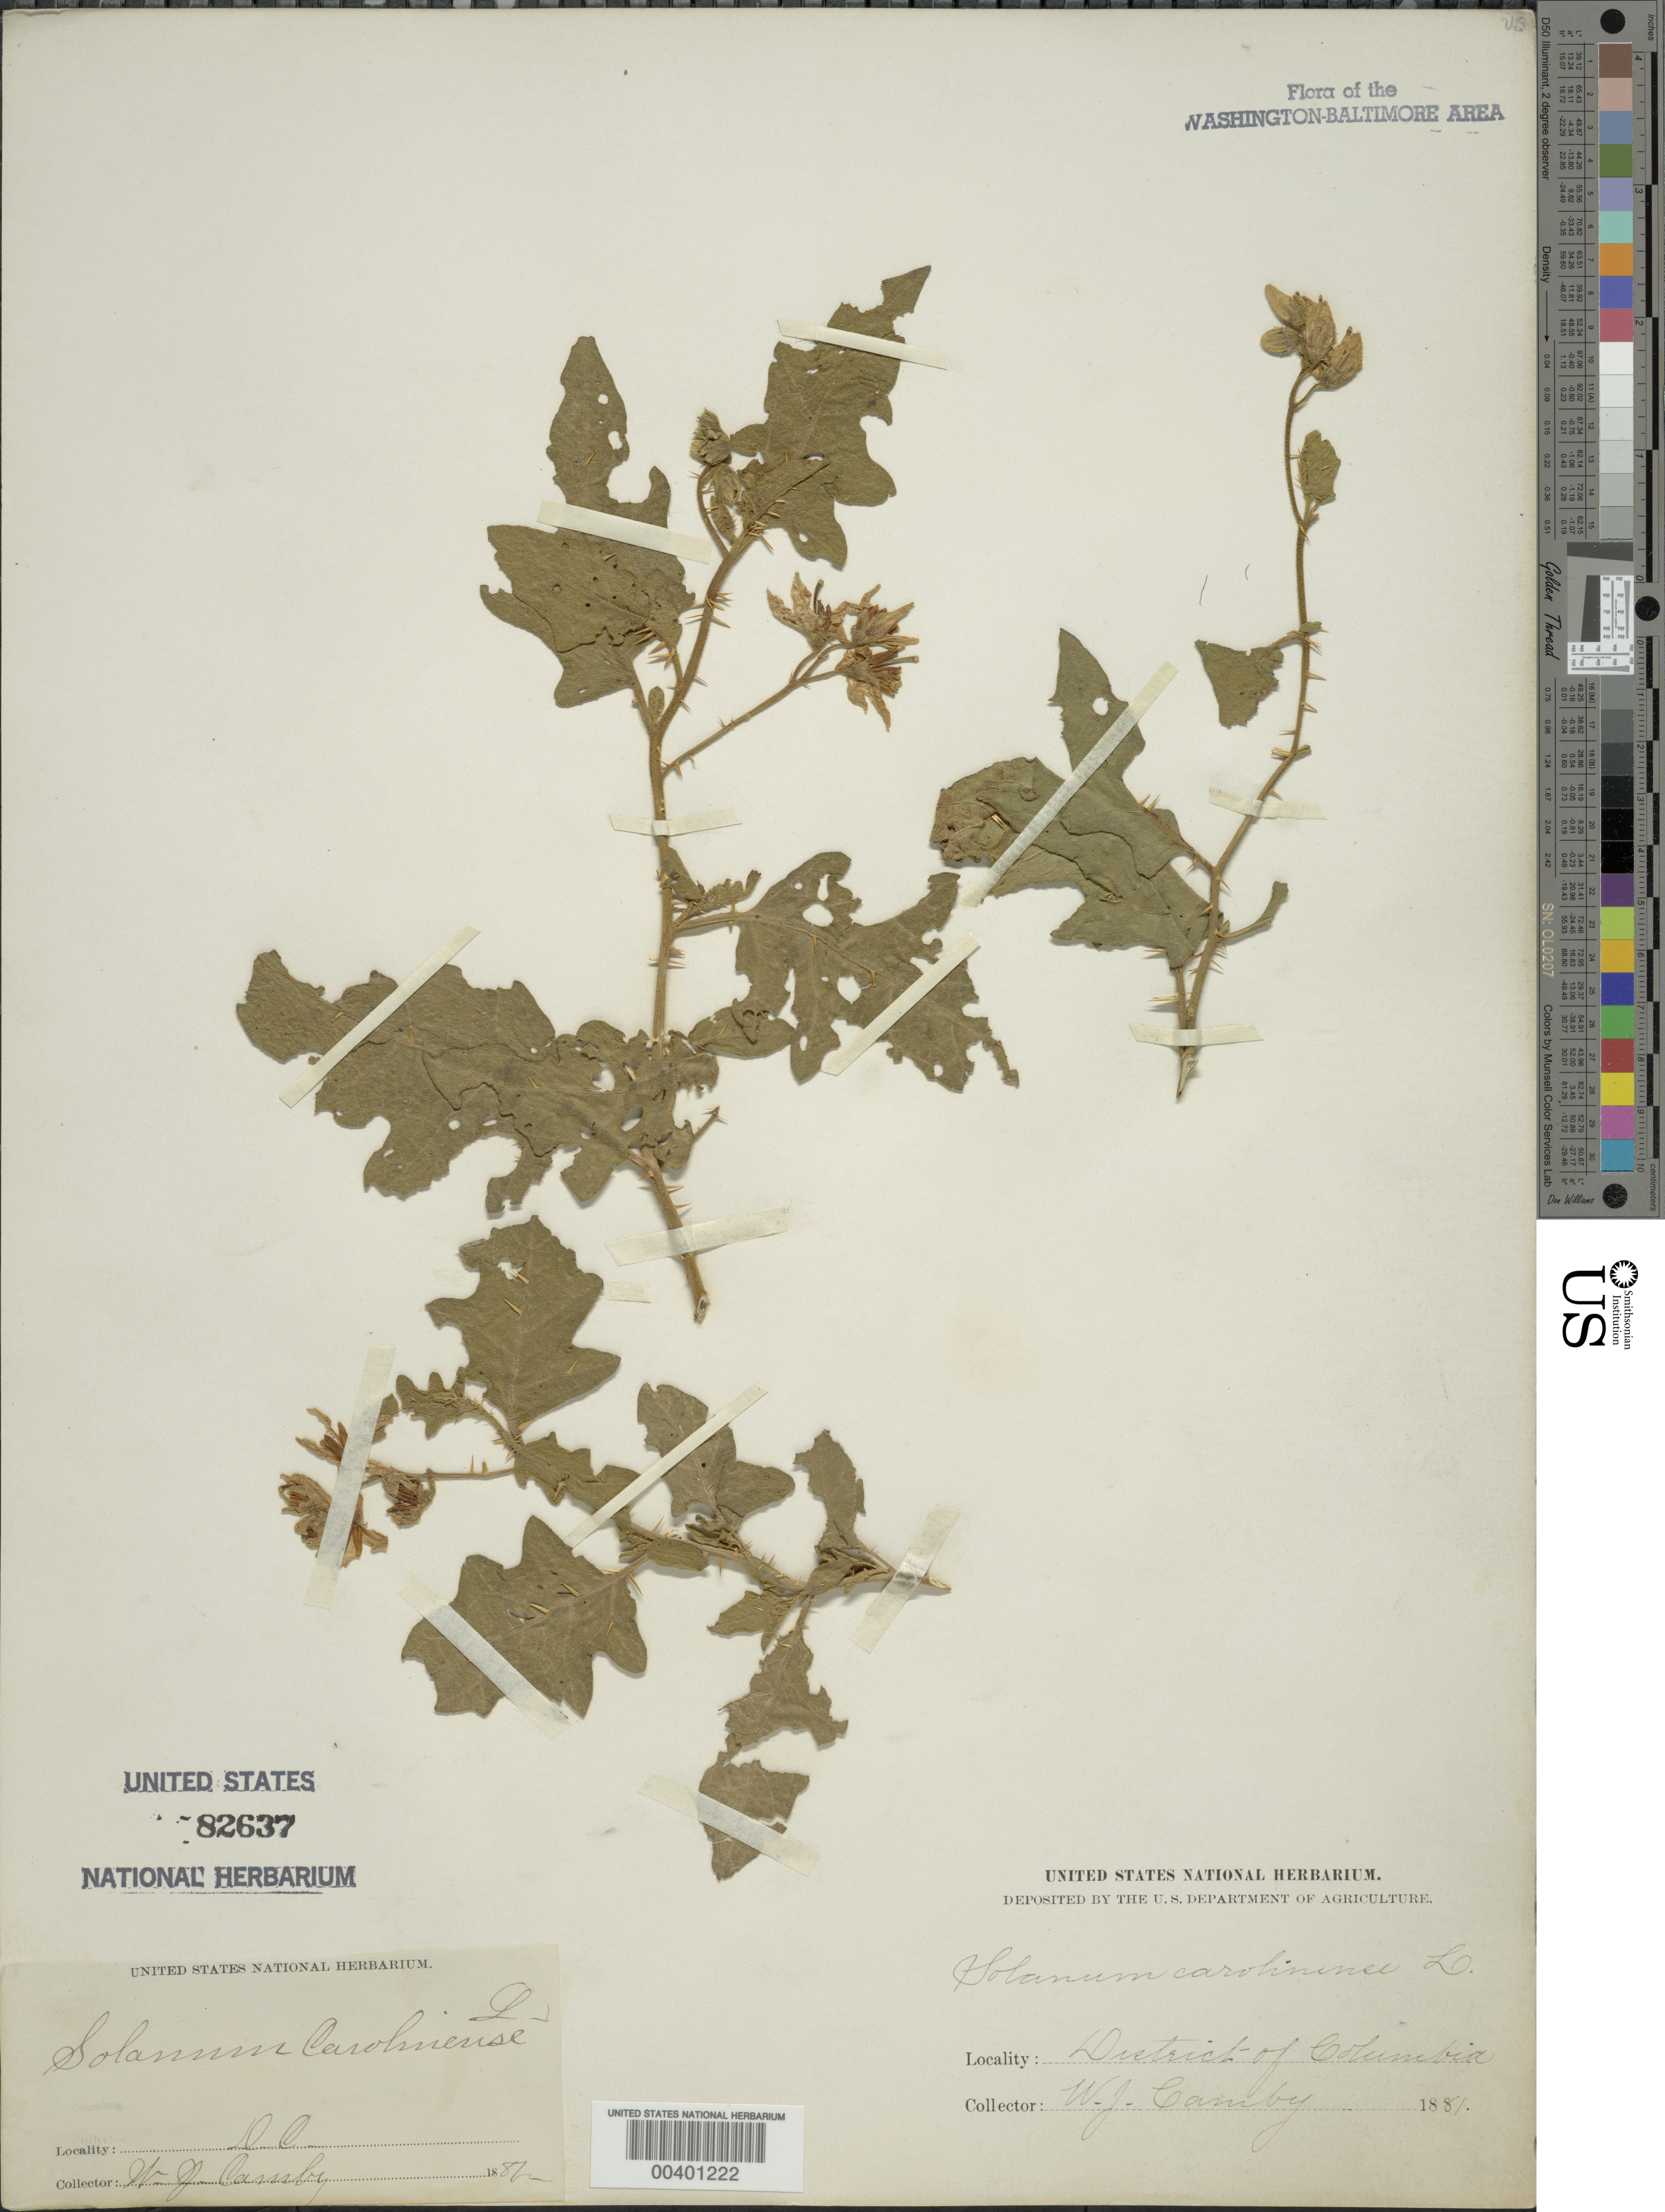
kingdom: Plantae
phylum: Tracheophyta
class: Magnoliopsida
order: Solanales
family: Solanaceae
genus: Solanum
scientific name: Solanum carolinense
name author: L.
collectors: W. Camby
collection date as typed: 1881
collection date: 1881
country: United States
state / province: District of Columbia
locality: Washington, D.C.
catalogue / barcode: US 82637